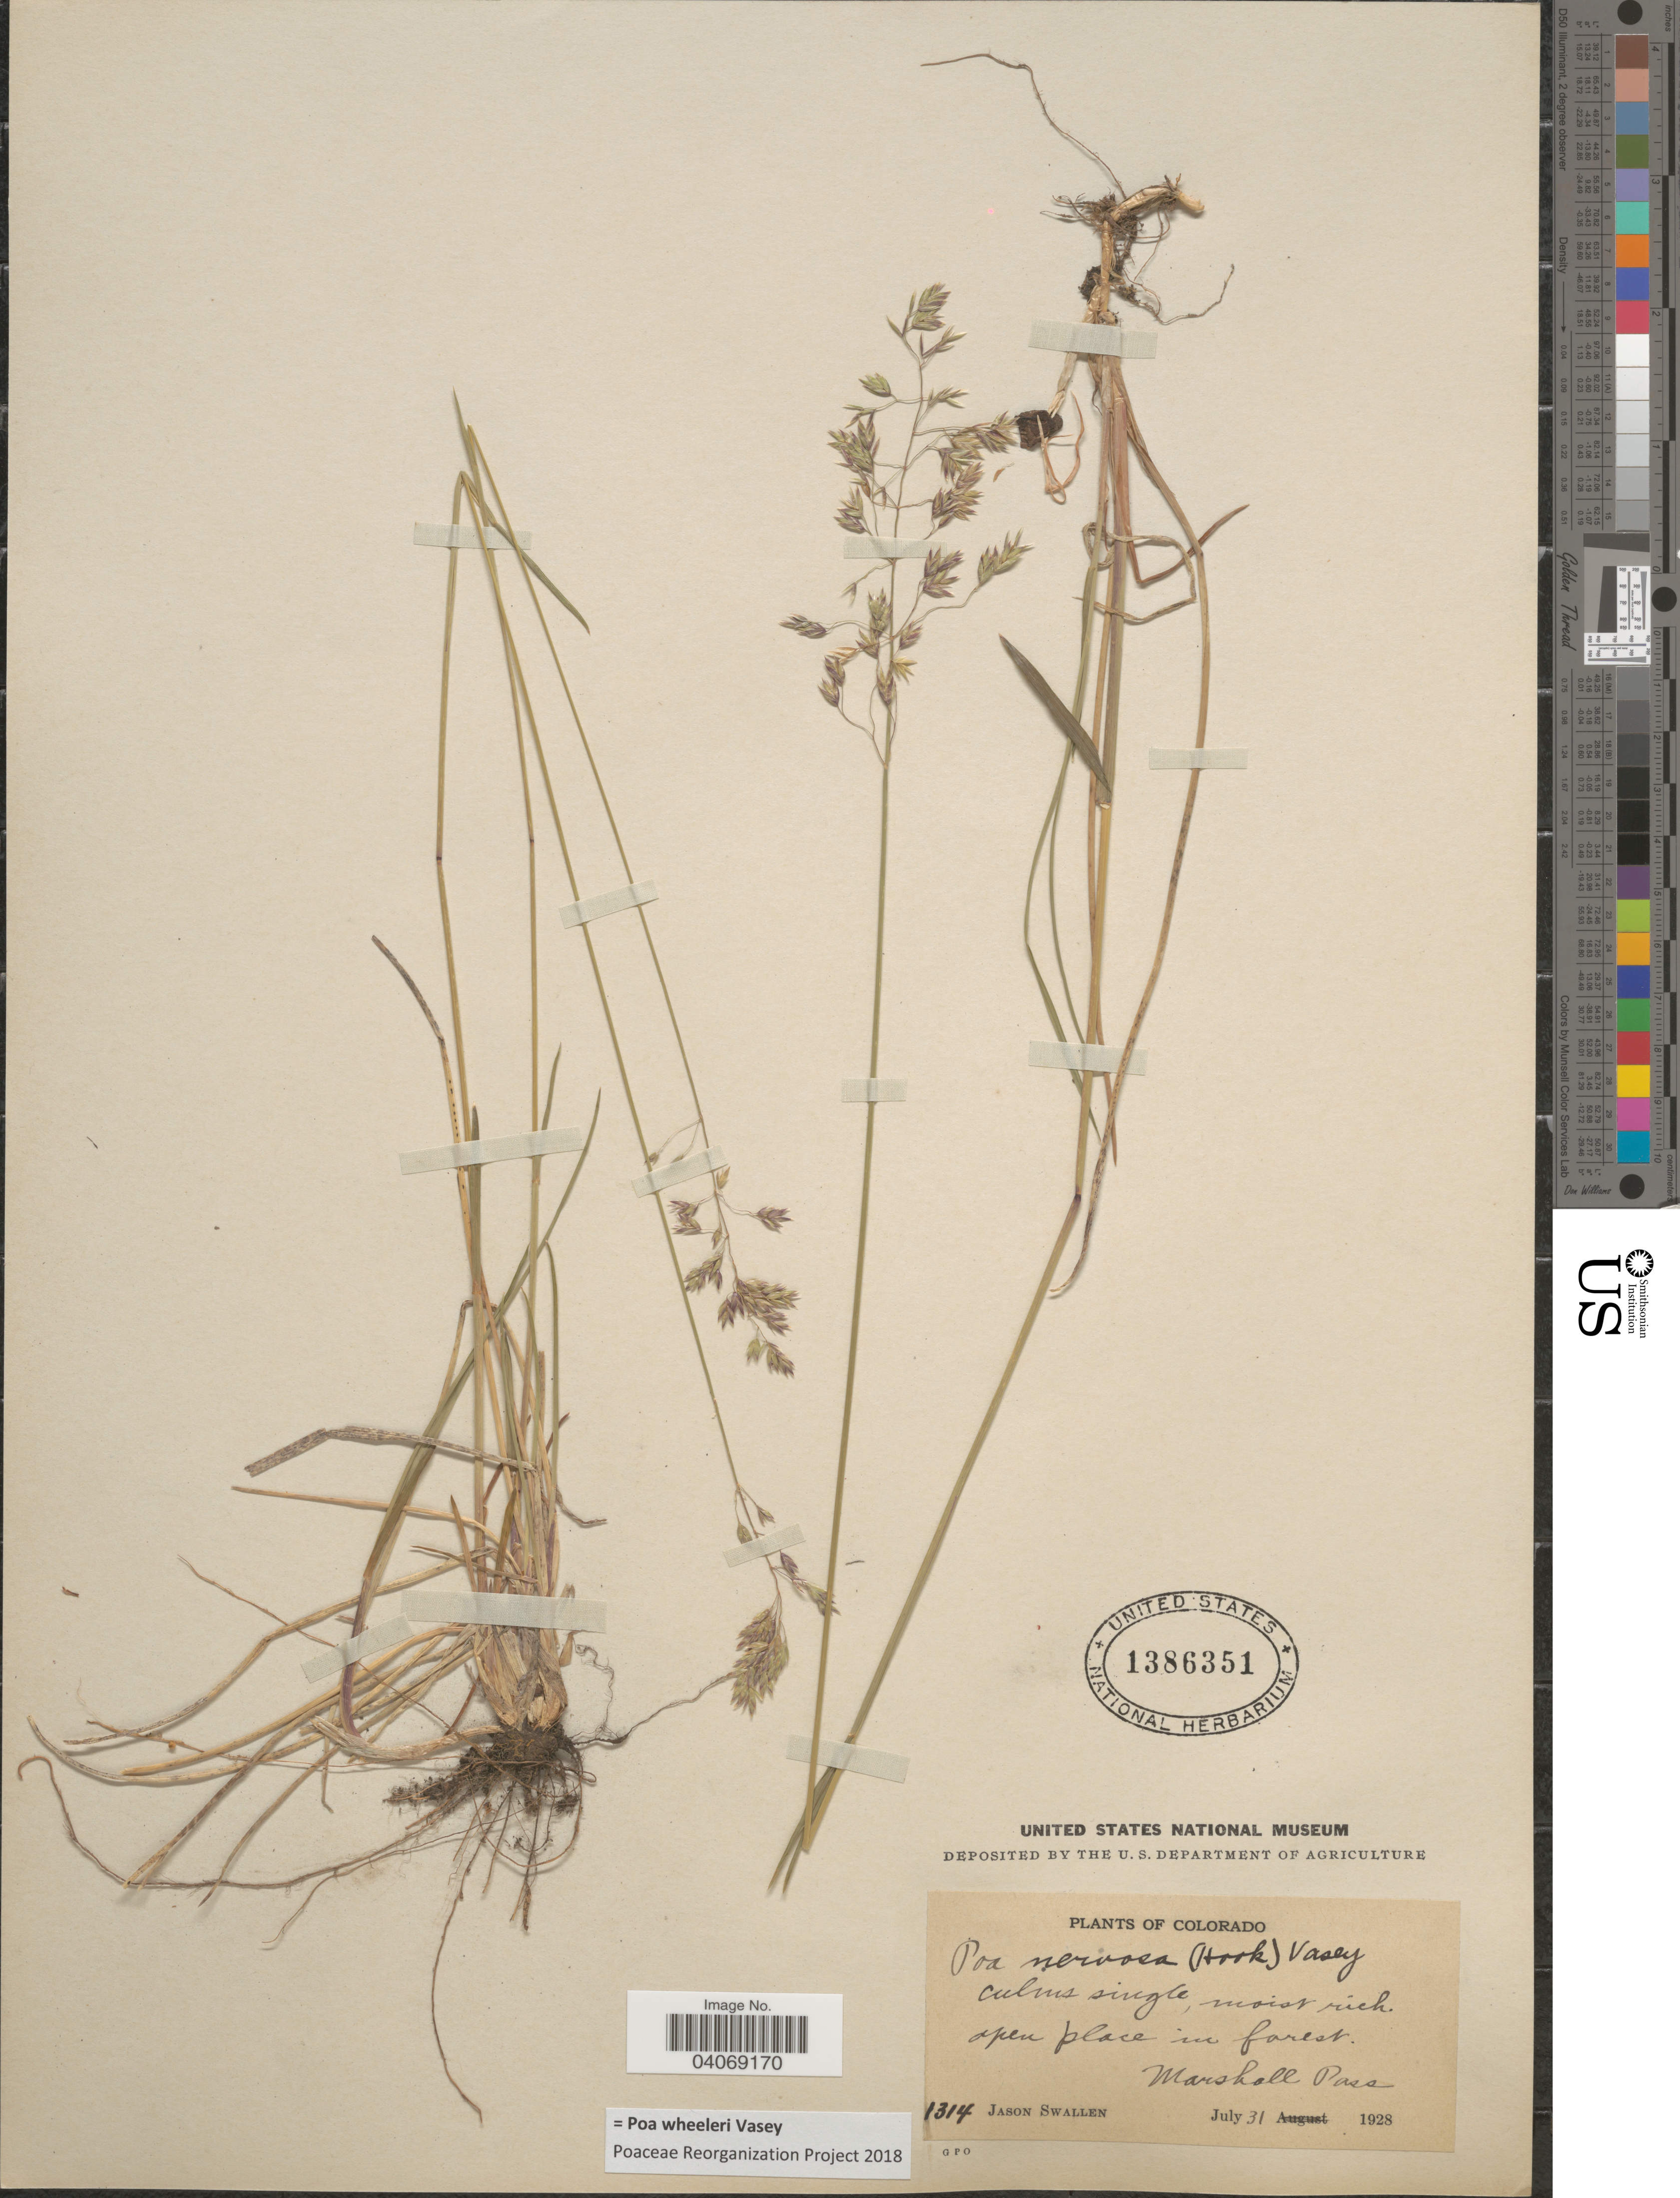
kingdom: Plantae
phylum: Tracheophyta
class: Liliopsida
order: Poales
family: Poaceae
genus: Poa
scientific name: Poa wheeleri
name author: Vasey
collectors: J. R. Swallen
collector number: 1314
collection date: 1928-07-31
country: United States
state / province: Colorado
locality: Culms single, moist rich. Open place in forest. Marshall Pass.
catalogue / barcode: US 1386351